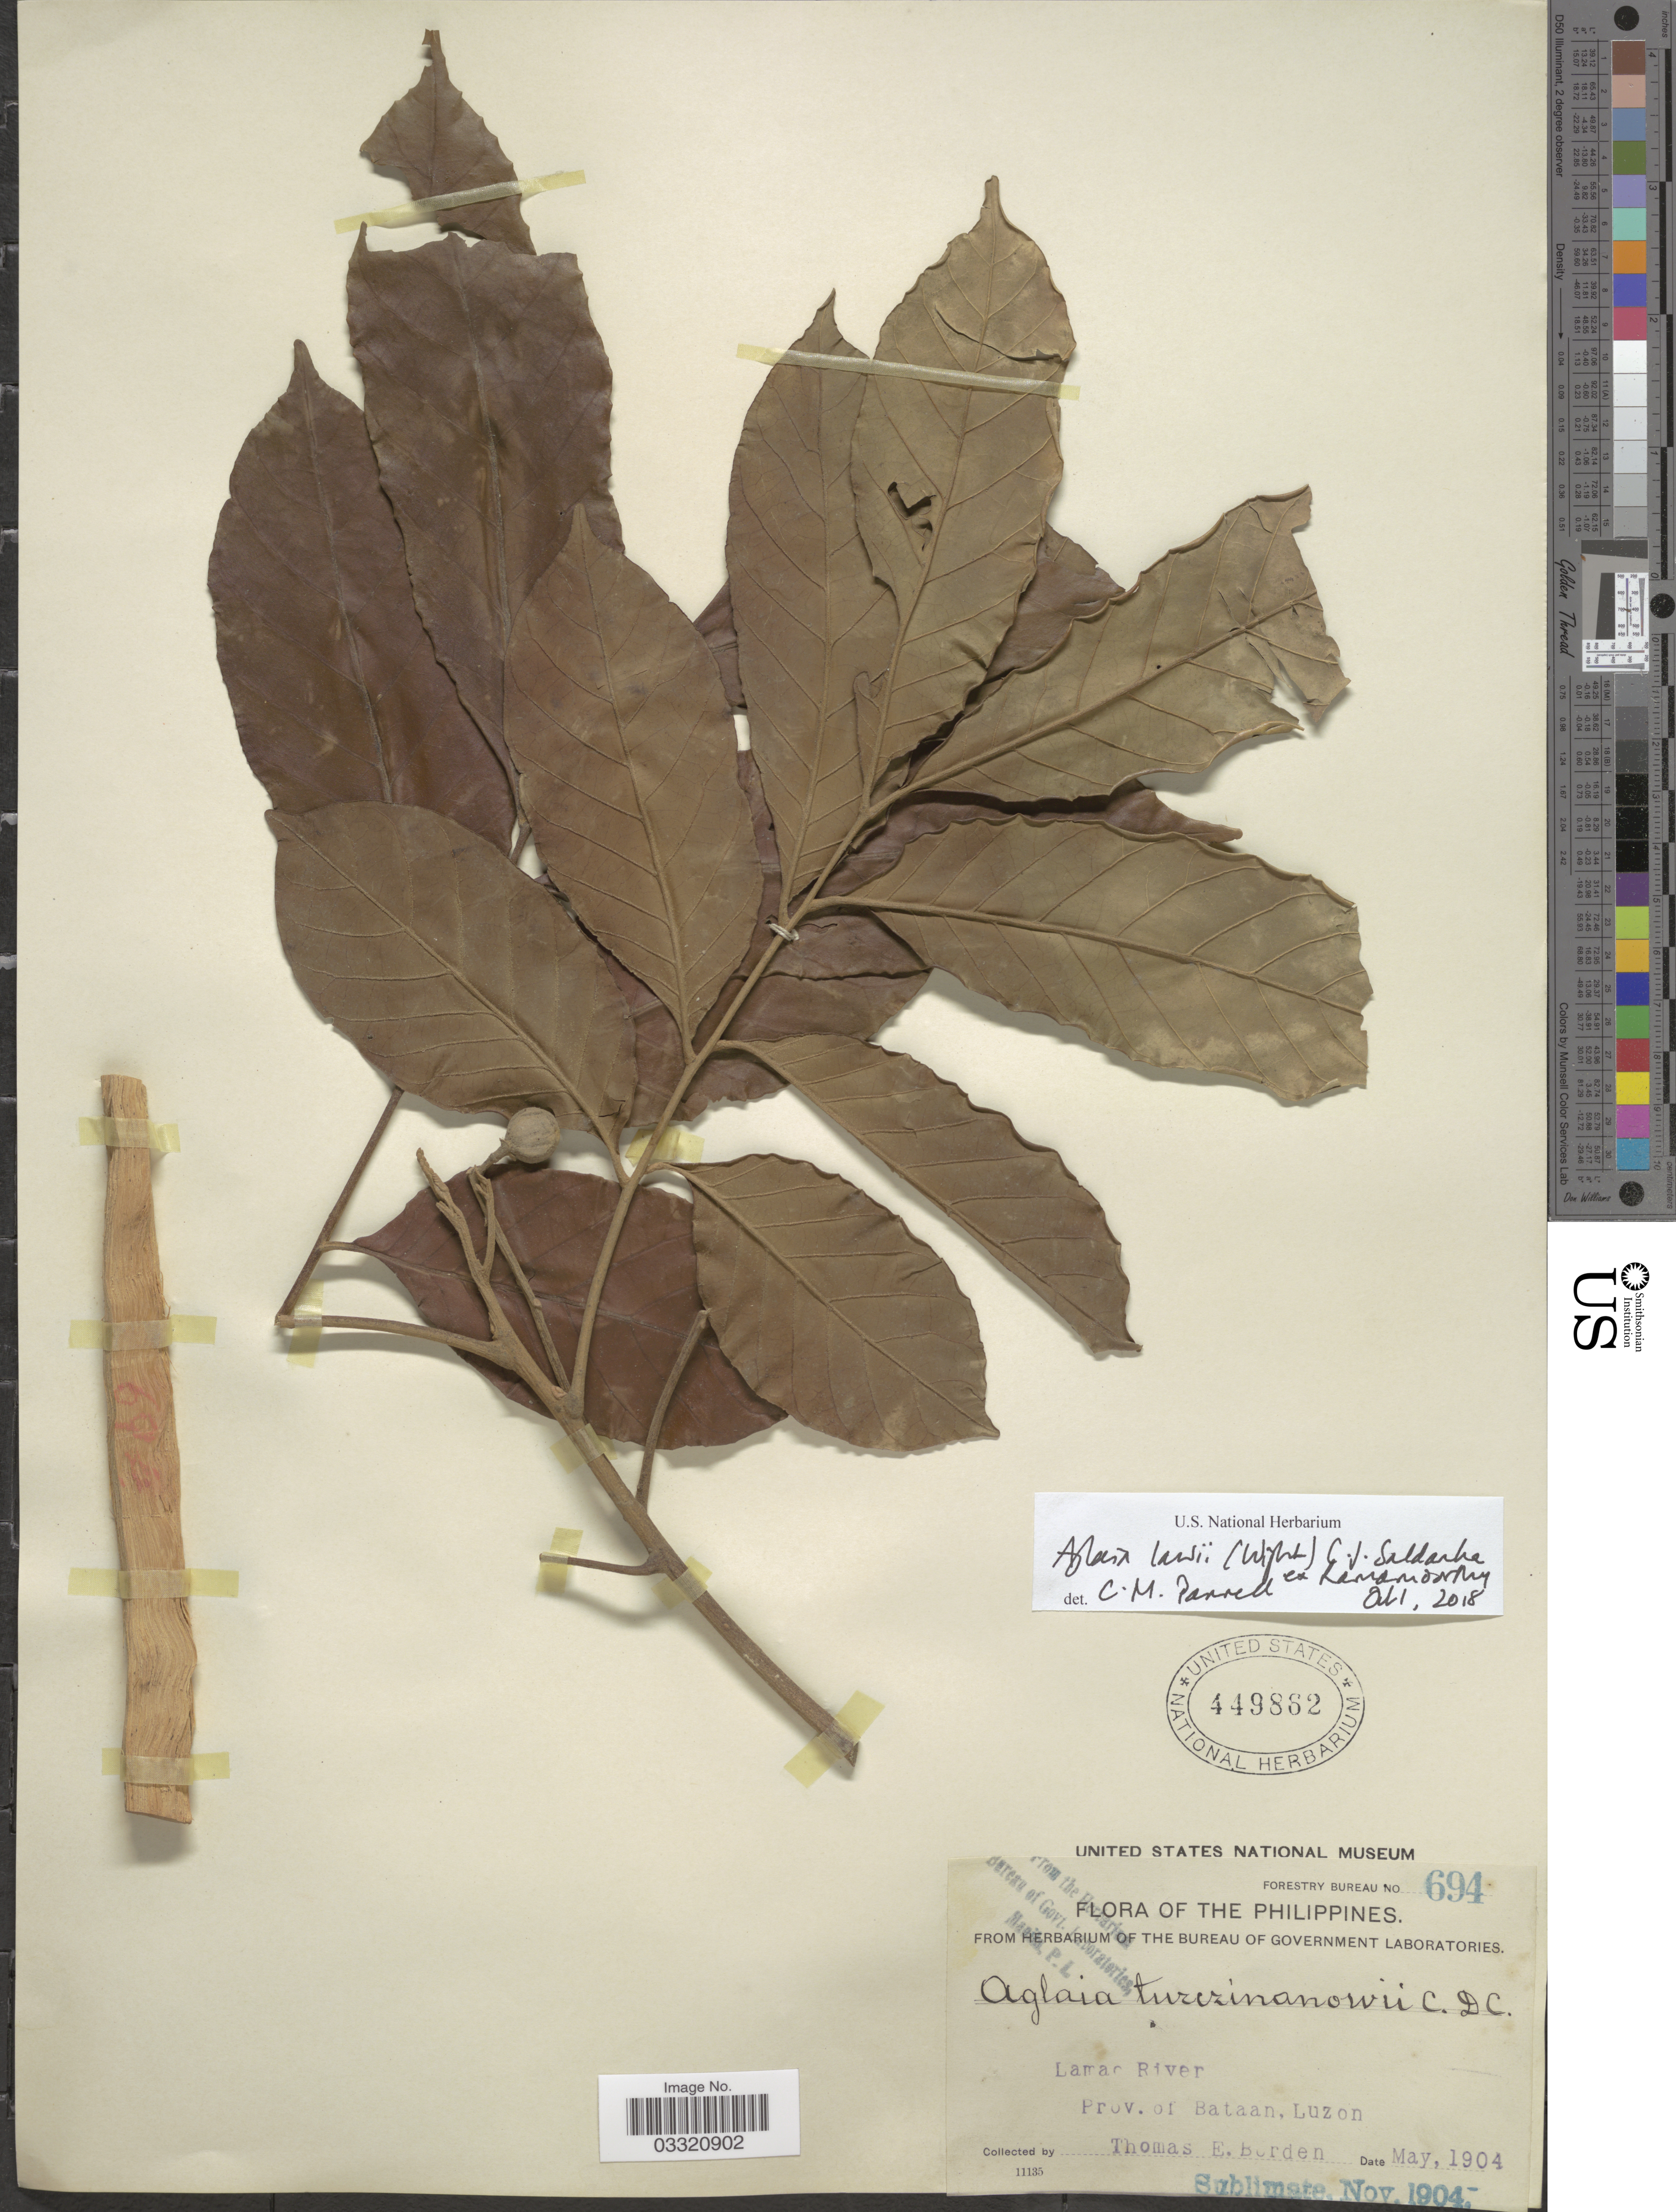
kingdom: Plantae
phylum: Tracheophyta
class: Magnoliopsida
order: Sapindales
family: Meliaceae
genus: Aglaia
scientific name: Aglaia lawii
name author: (Wight) C.J. Saldanha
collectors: T. E. Borden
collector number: Forestry Bureau 694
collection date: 1904-05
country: Philippines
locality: Lamao River. Prov. of Bataan, Luzon.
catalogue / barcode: US 449862